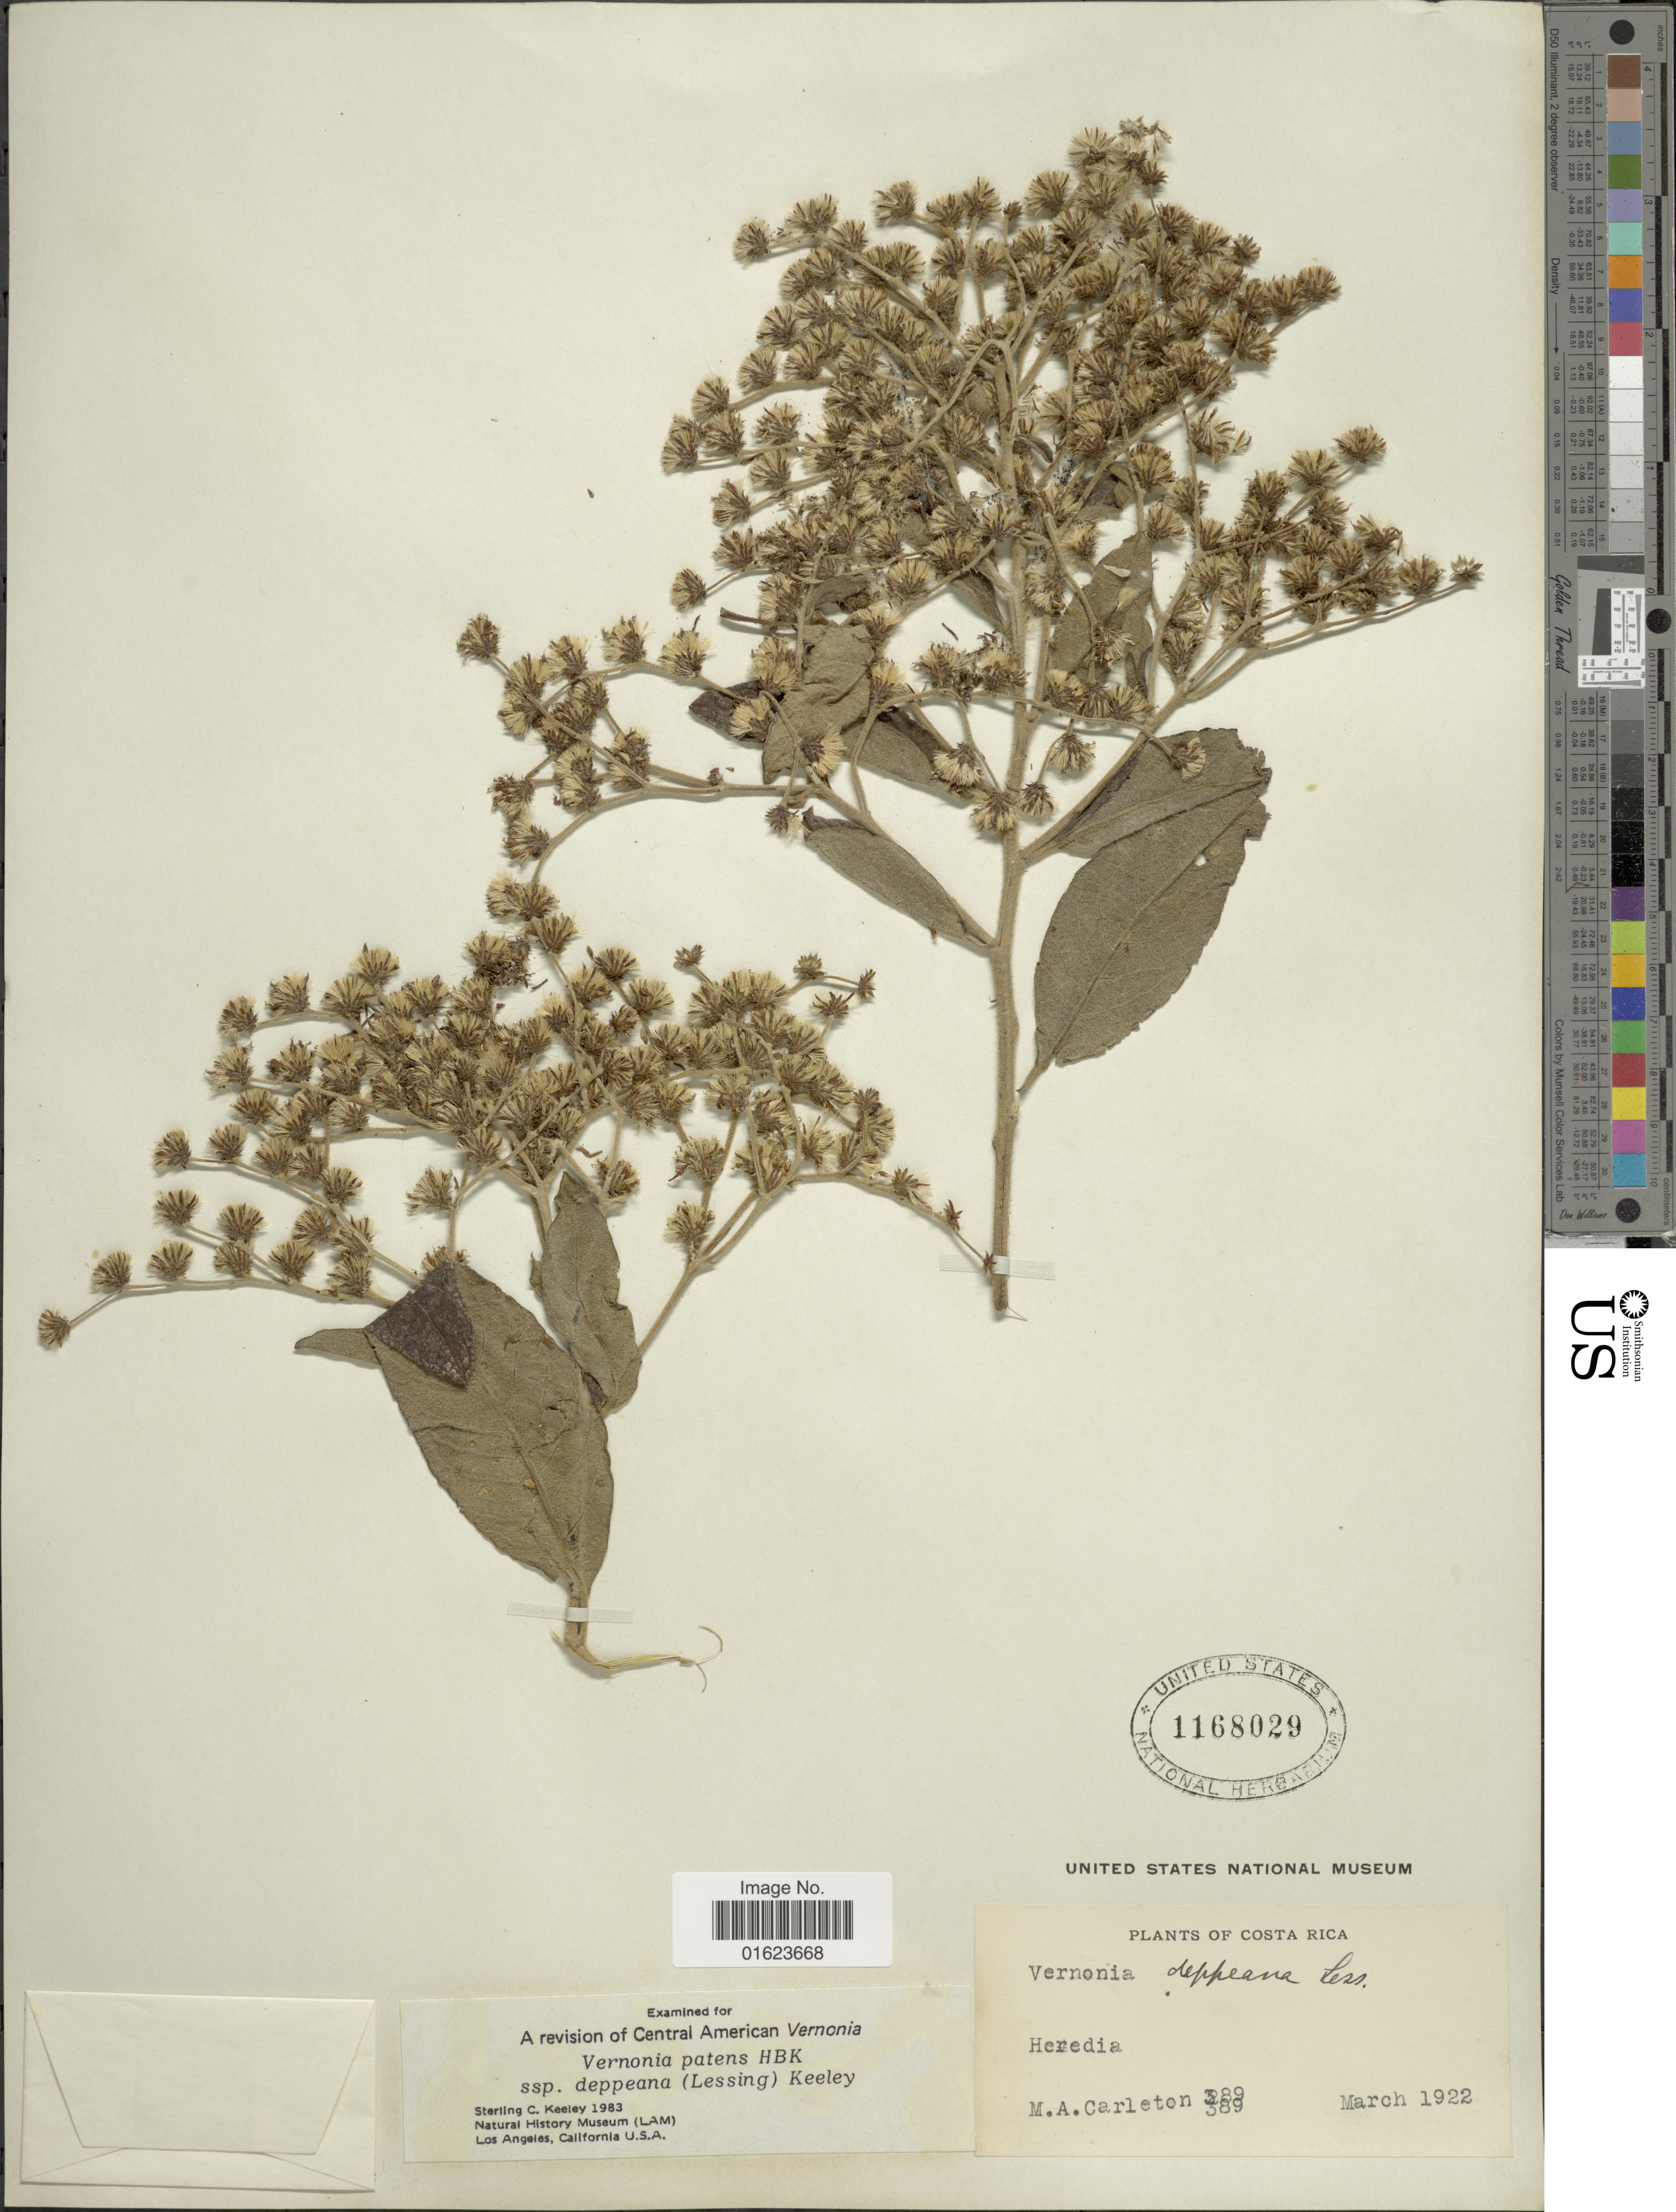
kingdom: Plantae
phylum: Tracheophyta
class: Magnoliopsida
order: Asterales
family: Asteraceae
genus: Vernonanthura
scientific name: Vernonanthura deppeana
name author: (Less.) H. Rob.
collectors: M. A. Carleton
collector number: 389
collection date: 1922-03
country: Costa Rica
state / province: Heredia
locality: Heredia. Costa Rica.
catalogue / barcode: US 1168029